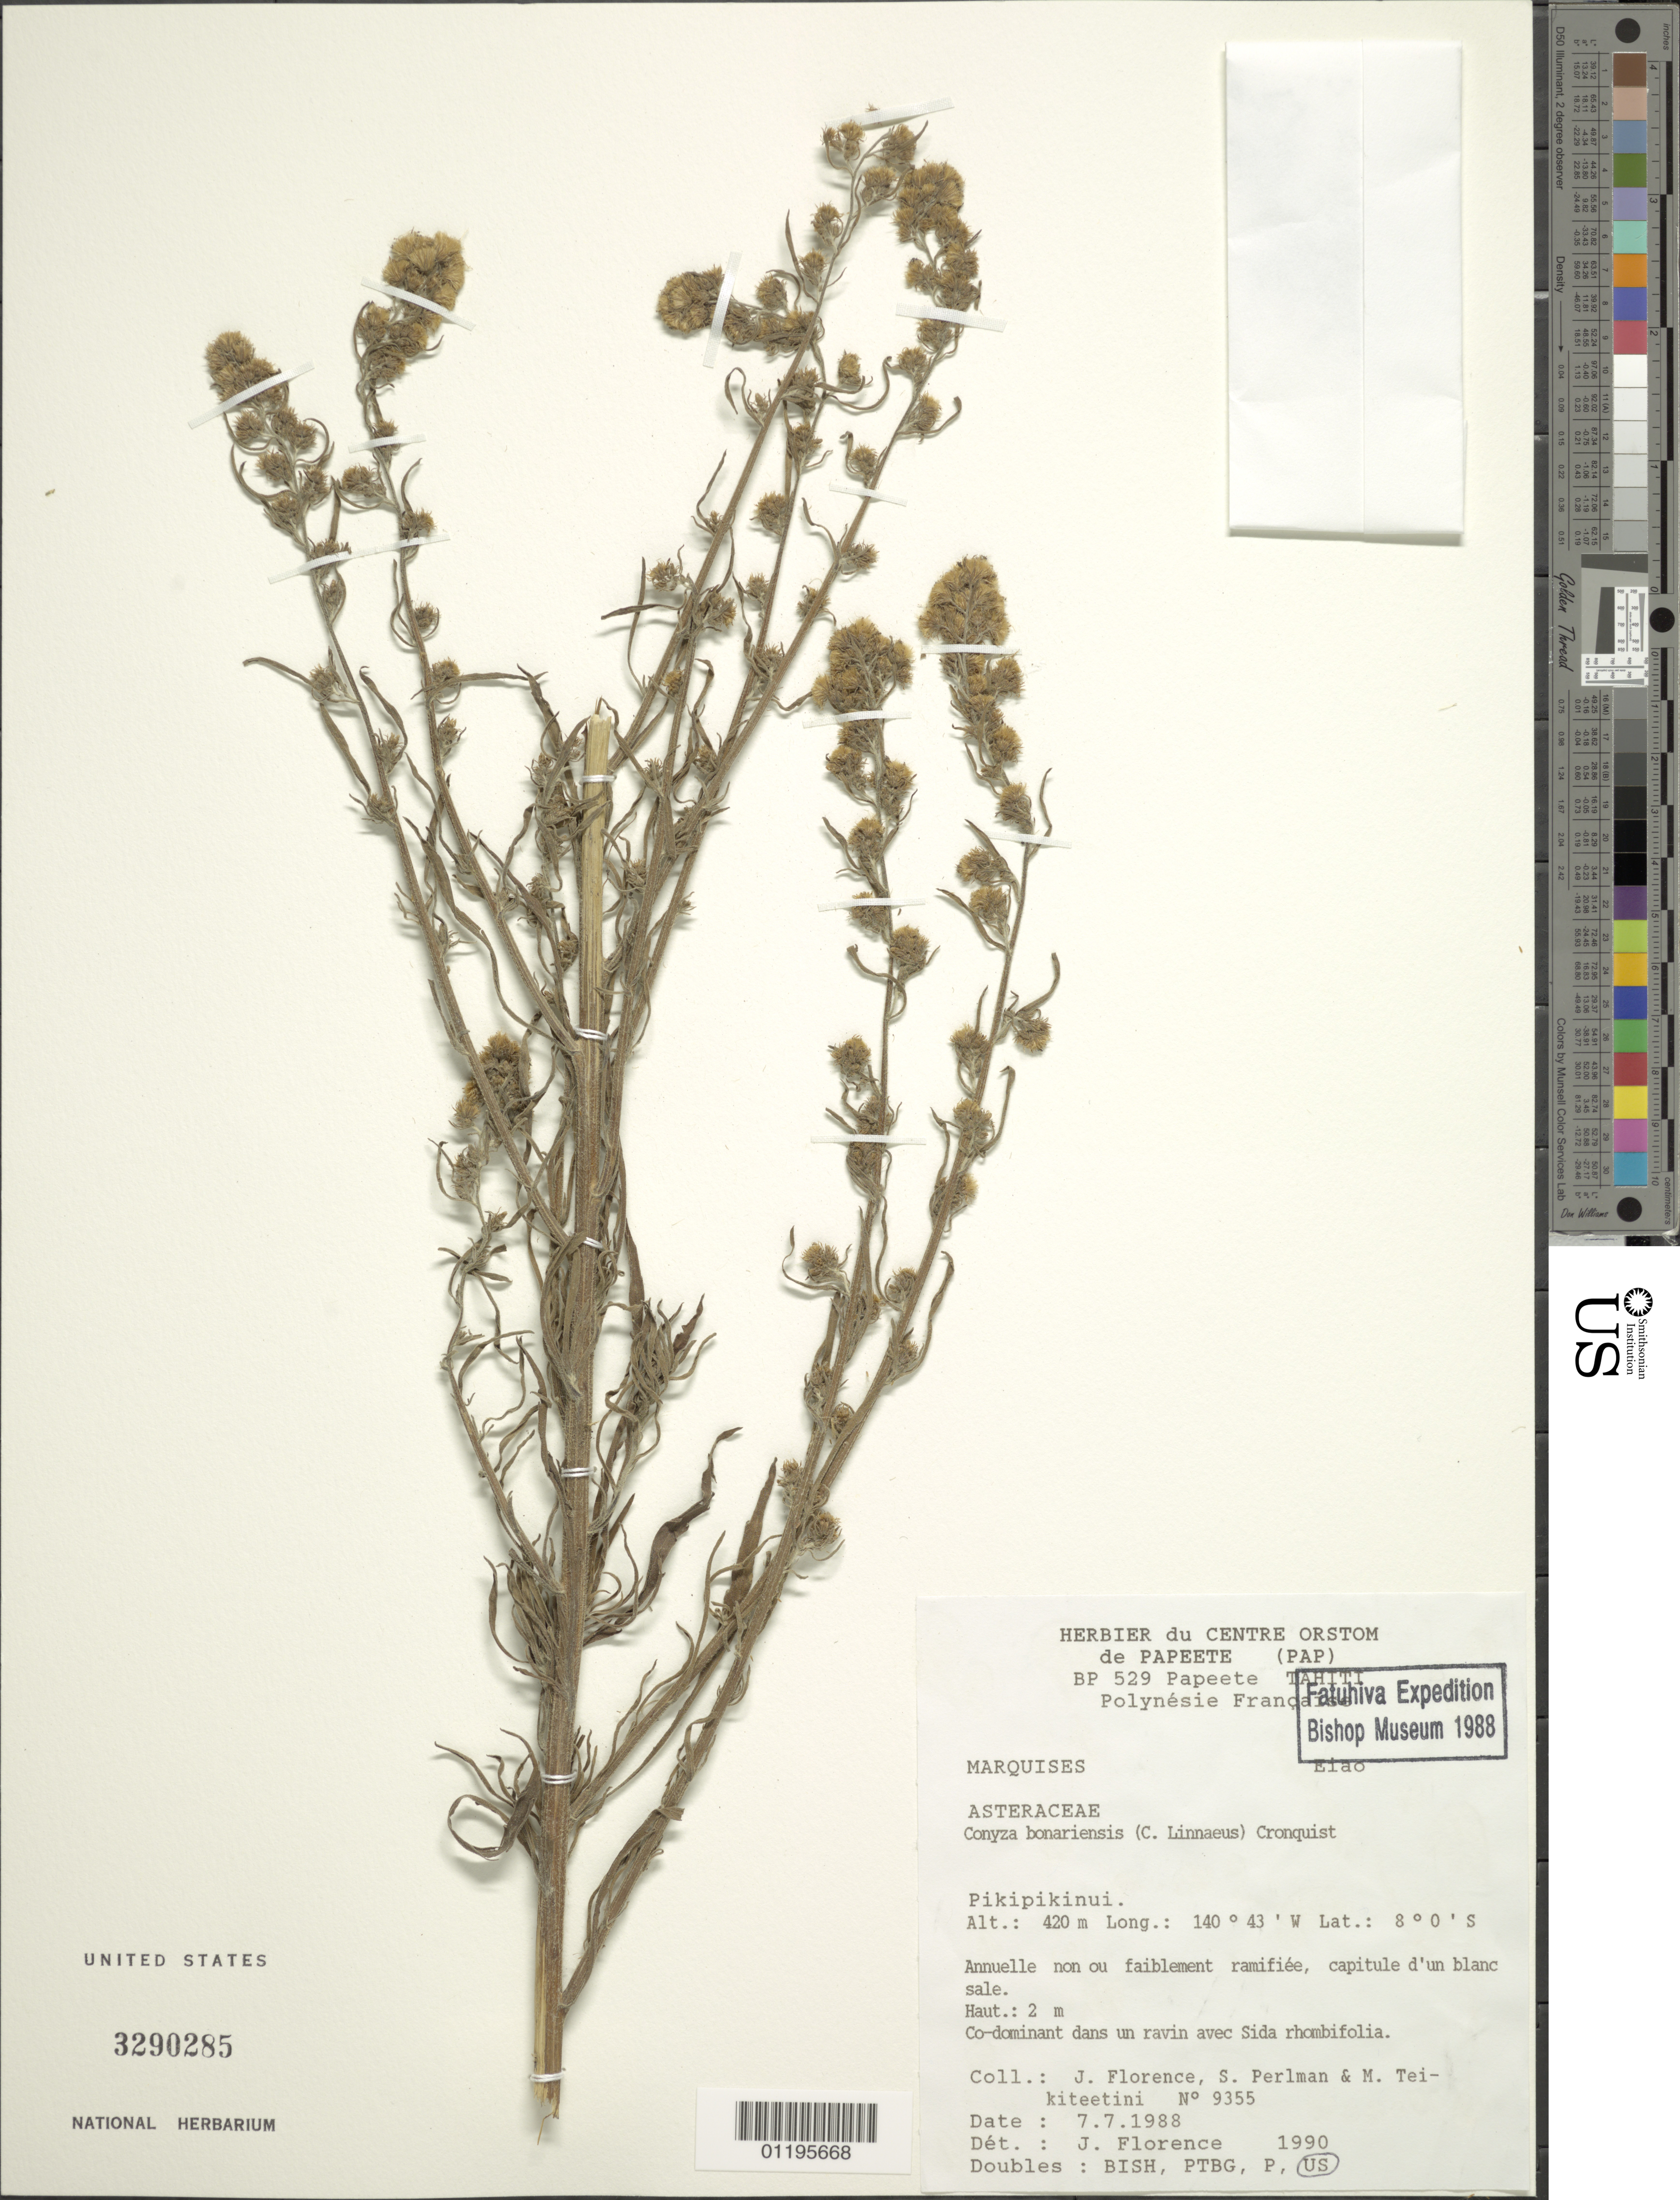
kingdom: Plantae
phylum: Tracheophyta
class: Magnoliopsida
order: Asterales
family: Asteraceae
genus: Erigeron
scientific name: Erigeron bonariensis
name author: L.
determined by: Wagner, W. L., (BOT), Smithsonian Institution - National Museum of Natural History (UNITED STATES)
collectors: J. Florence, S. P. Perlman & M. Teikiteetini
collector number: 9355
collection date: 1988-07-07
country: French Polynesia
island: Eiao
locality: Pikipikinui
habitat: Co-dominant dans un ravin avec Sida rhombifolia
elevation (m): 420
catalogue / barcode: US 3290285